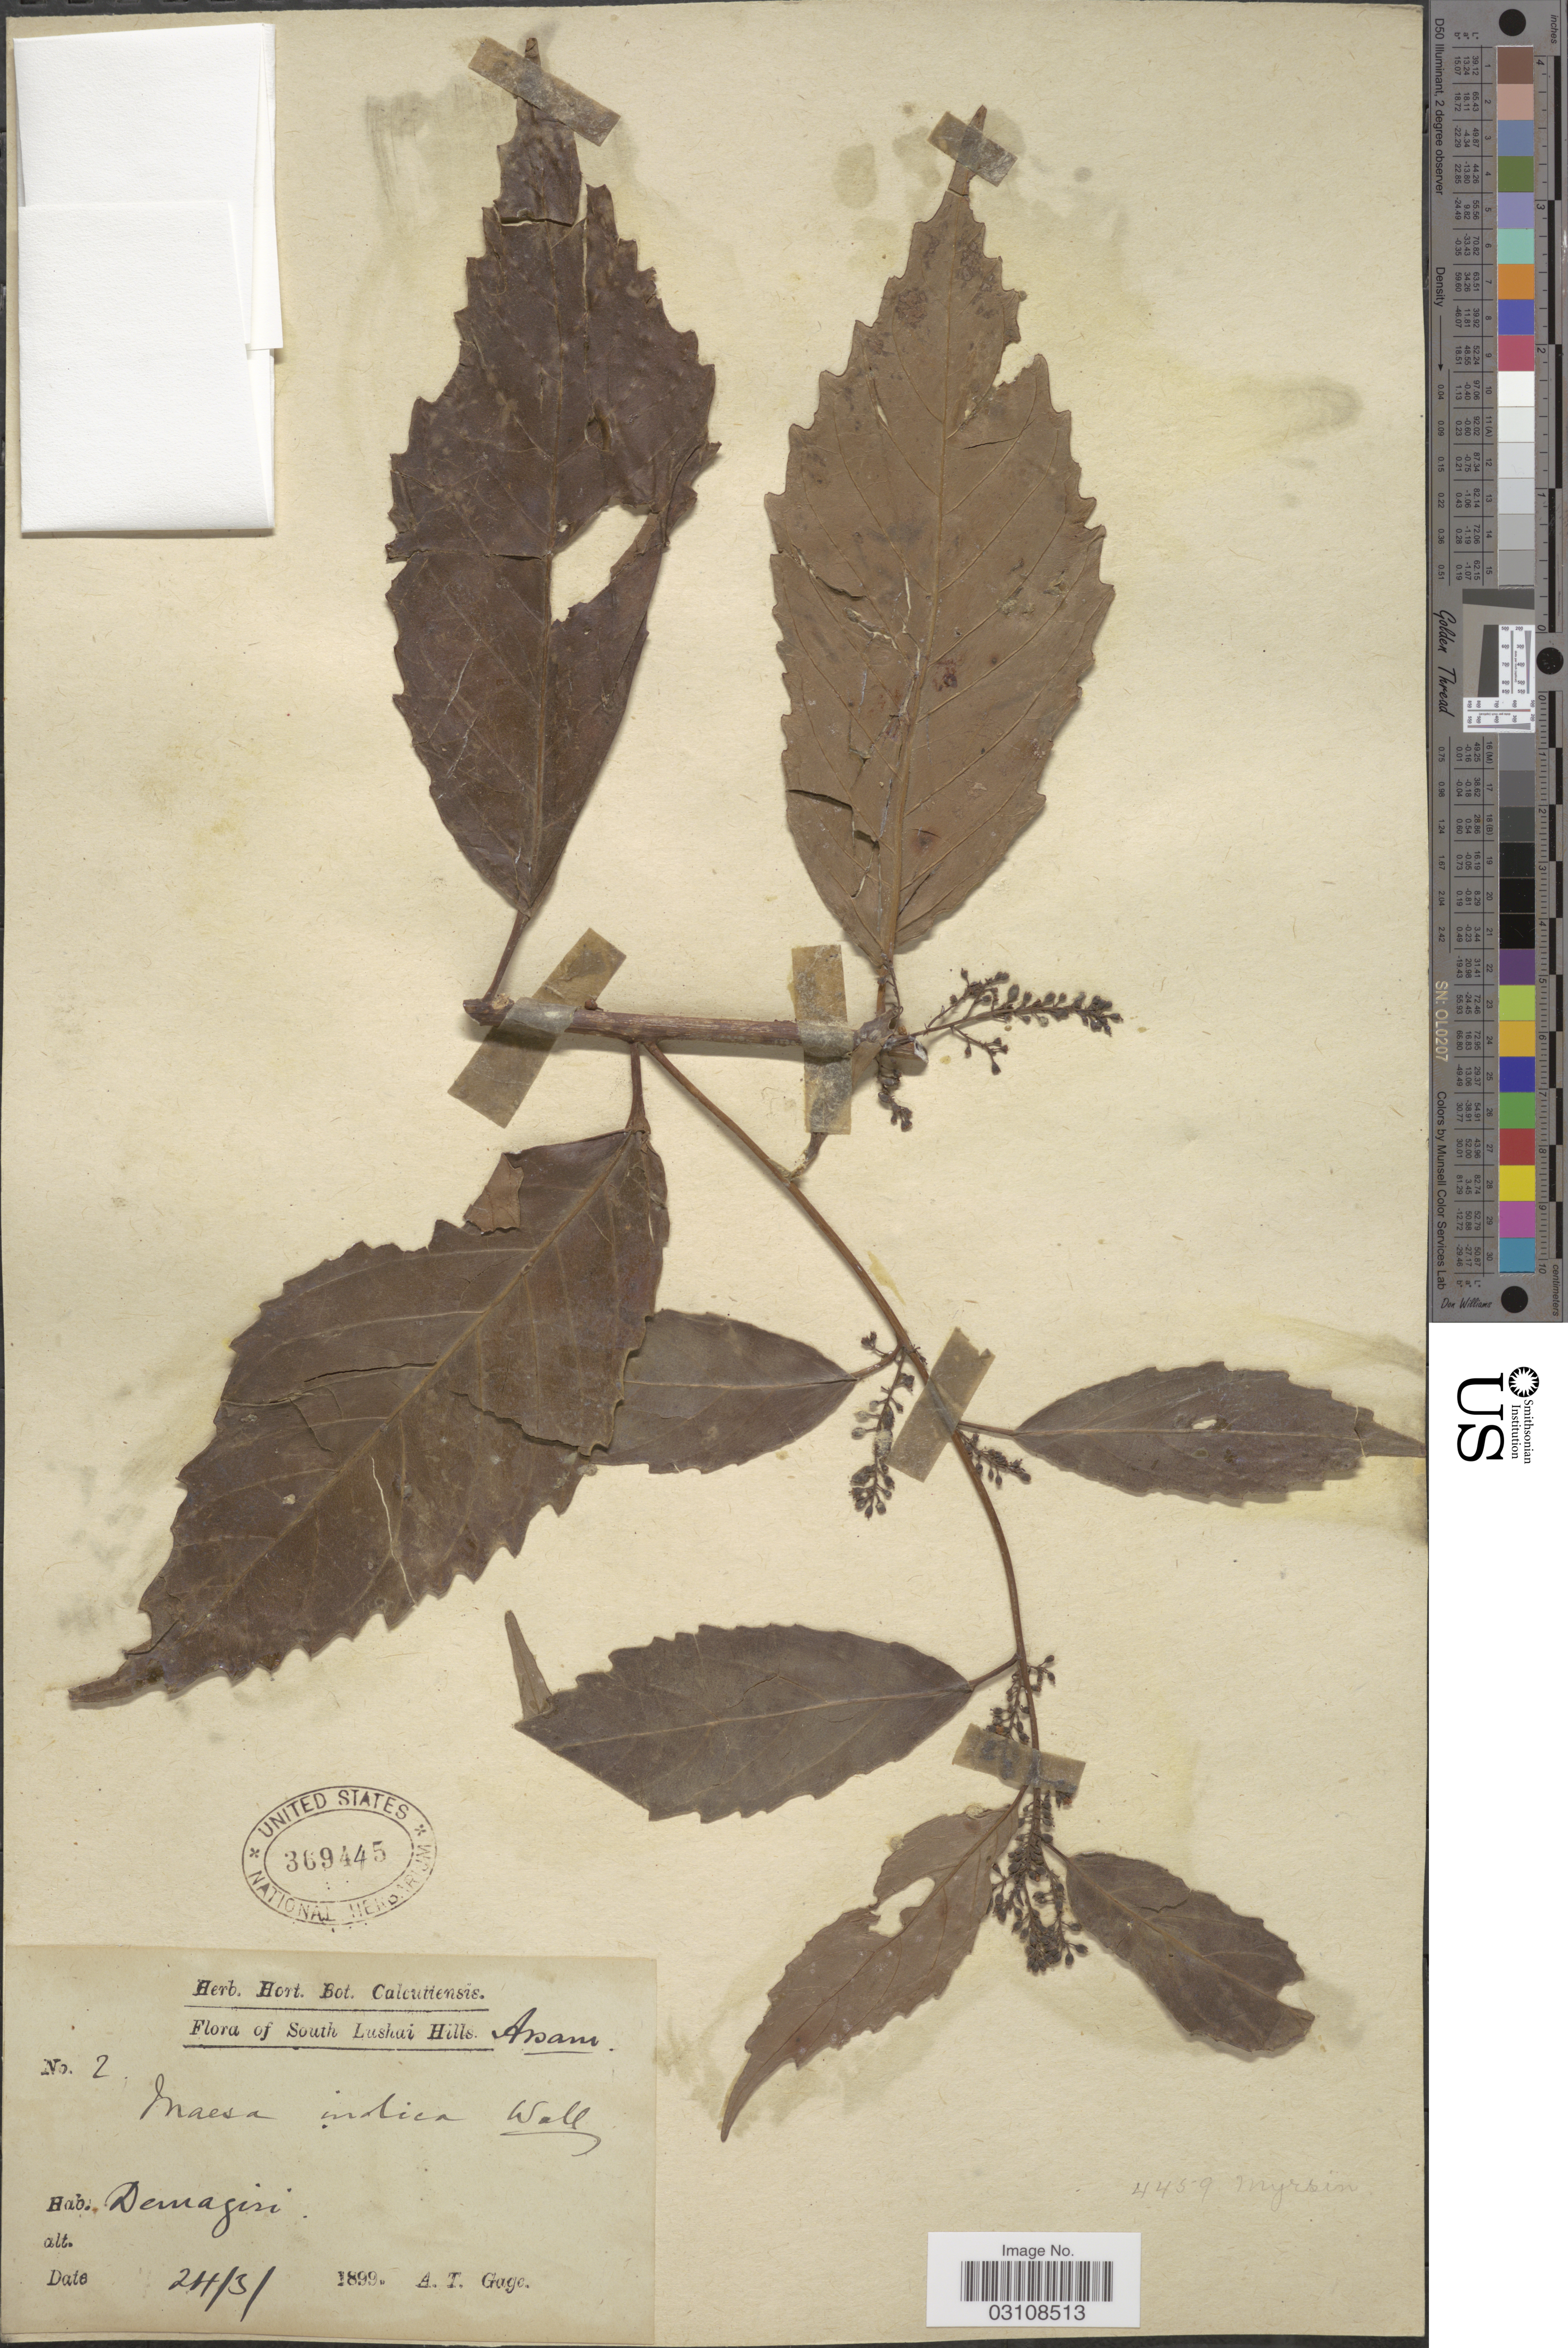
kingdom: Plantae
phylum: Tracheophyta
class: Magnoliopsida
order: Ericales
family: Primulaceae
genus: Maesa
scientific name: Maesa indica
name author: (Roxb.) A. DC.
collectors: A. Gage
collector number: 2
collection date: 1899-03-24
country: India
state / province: Assam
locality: South Lushai Hills. Demagiri.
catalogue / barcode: US 369445